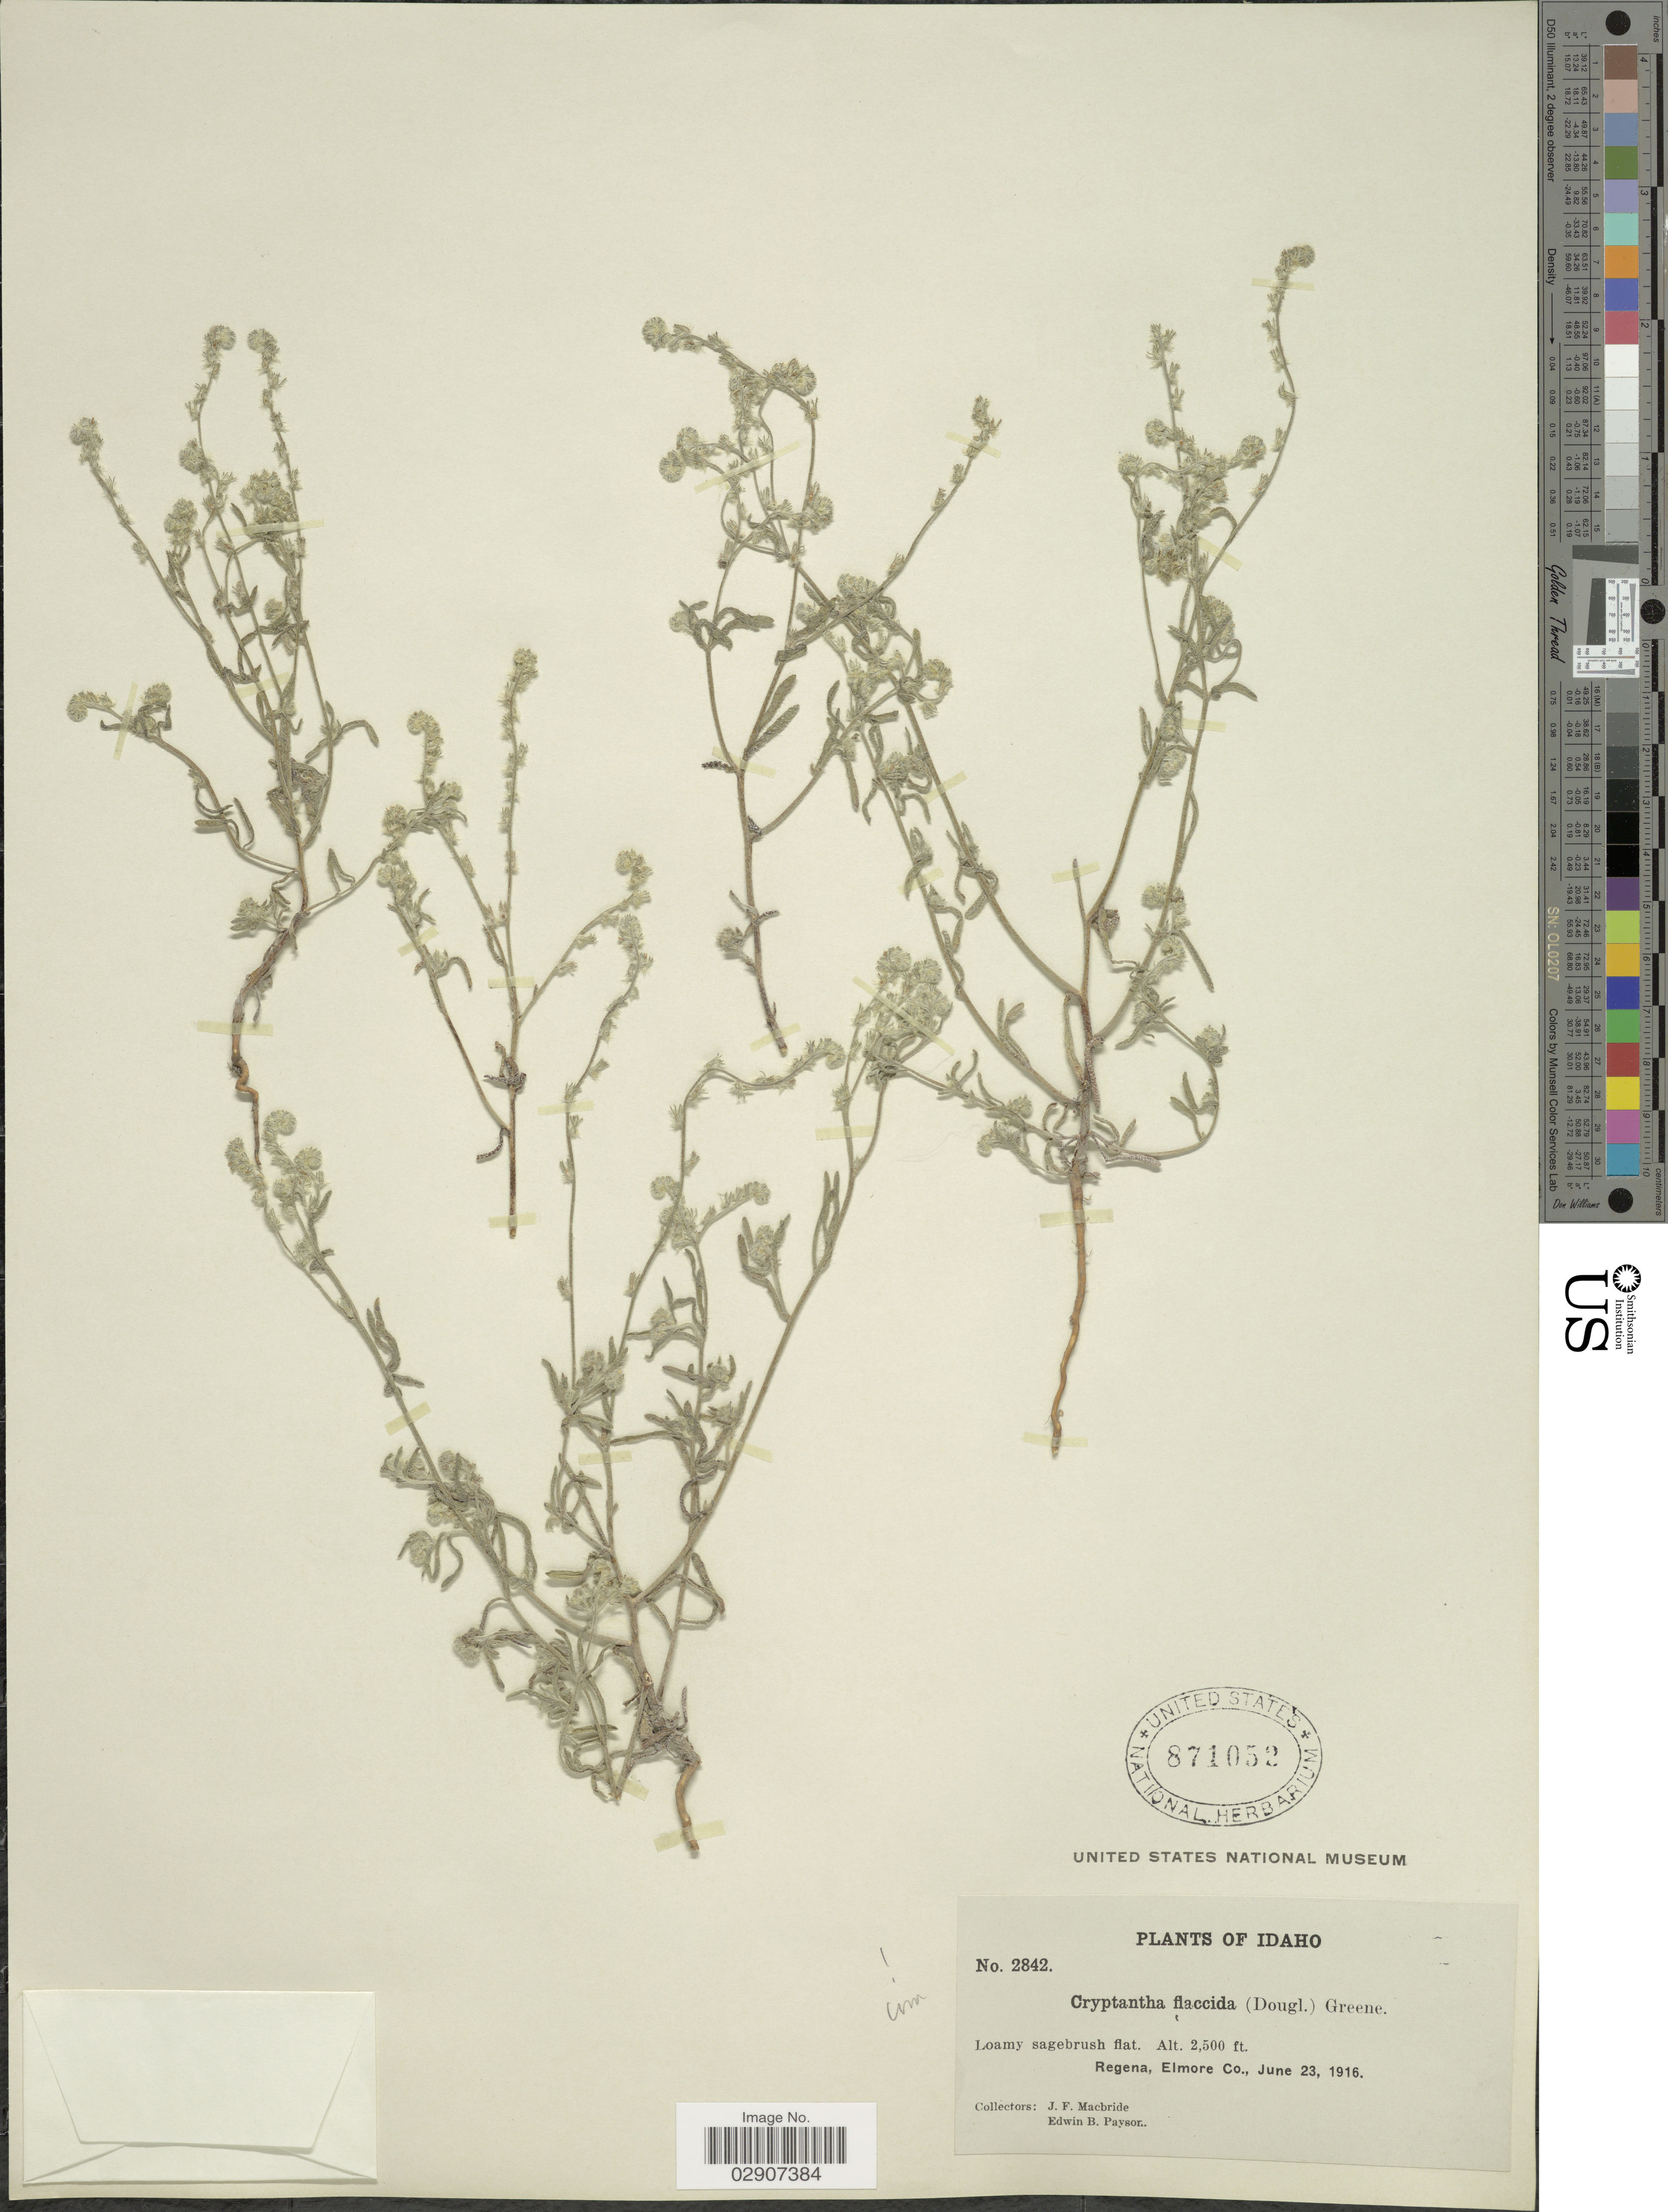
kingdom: Plantae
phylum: Tracheophyta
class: Magnoliopsida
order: Boraginales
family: Boraginaceae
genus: Cryptantha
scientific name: Cryptantha flaccida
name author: (Douglas ex Lehm.) Greene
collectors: J. F. Macbride & E. B. Payson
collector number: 2842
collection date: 1916-06-13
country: United States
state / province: Idaho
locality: Regena, Elmore Co.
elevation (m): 762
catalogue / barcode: US 871052